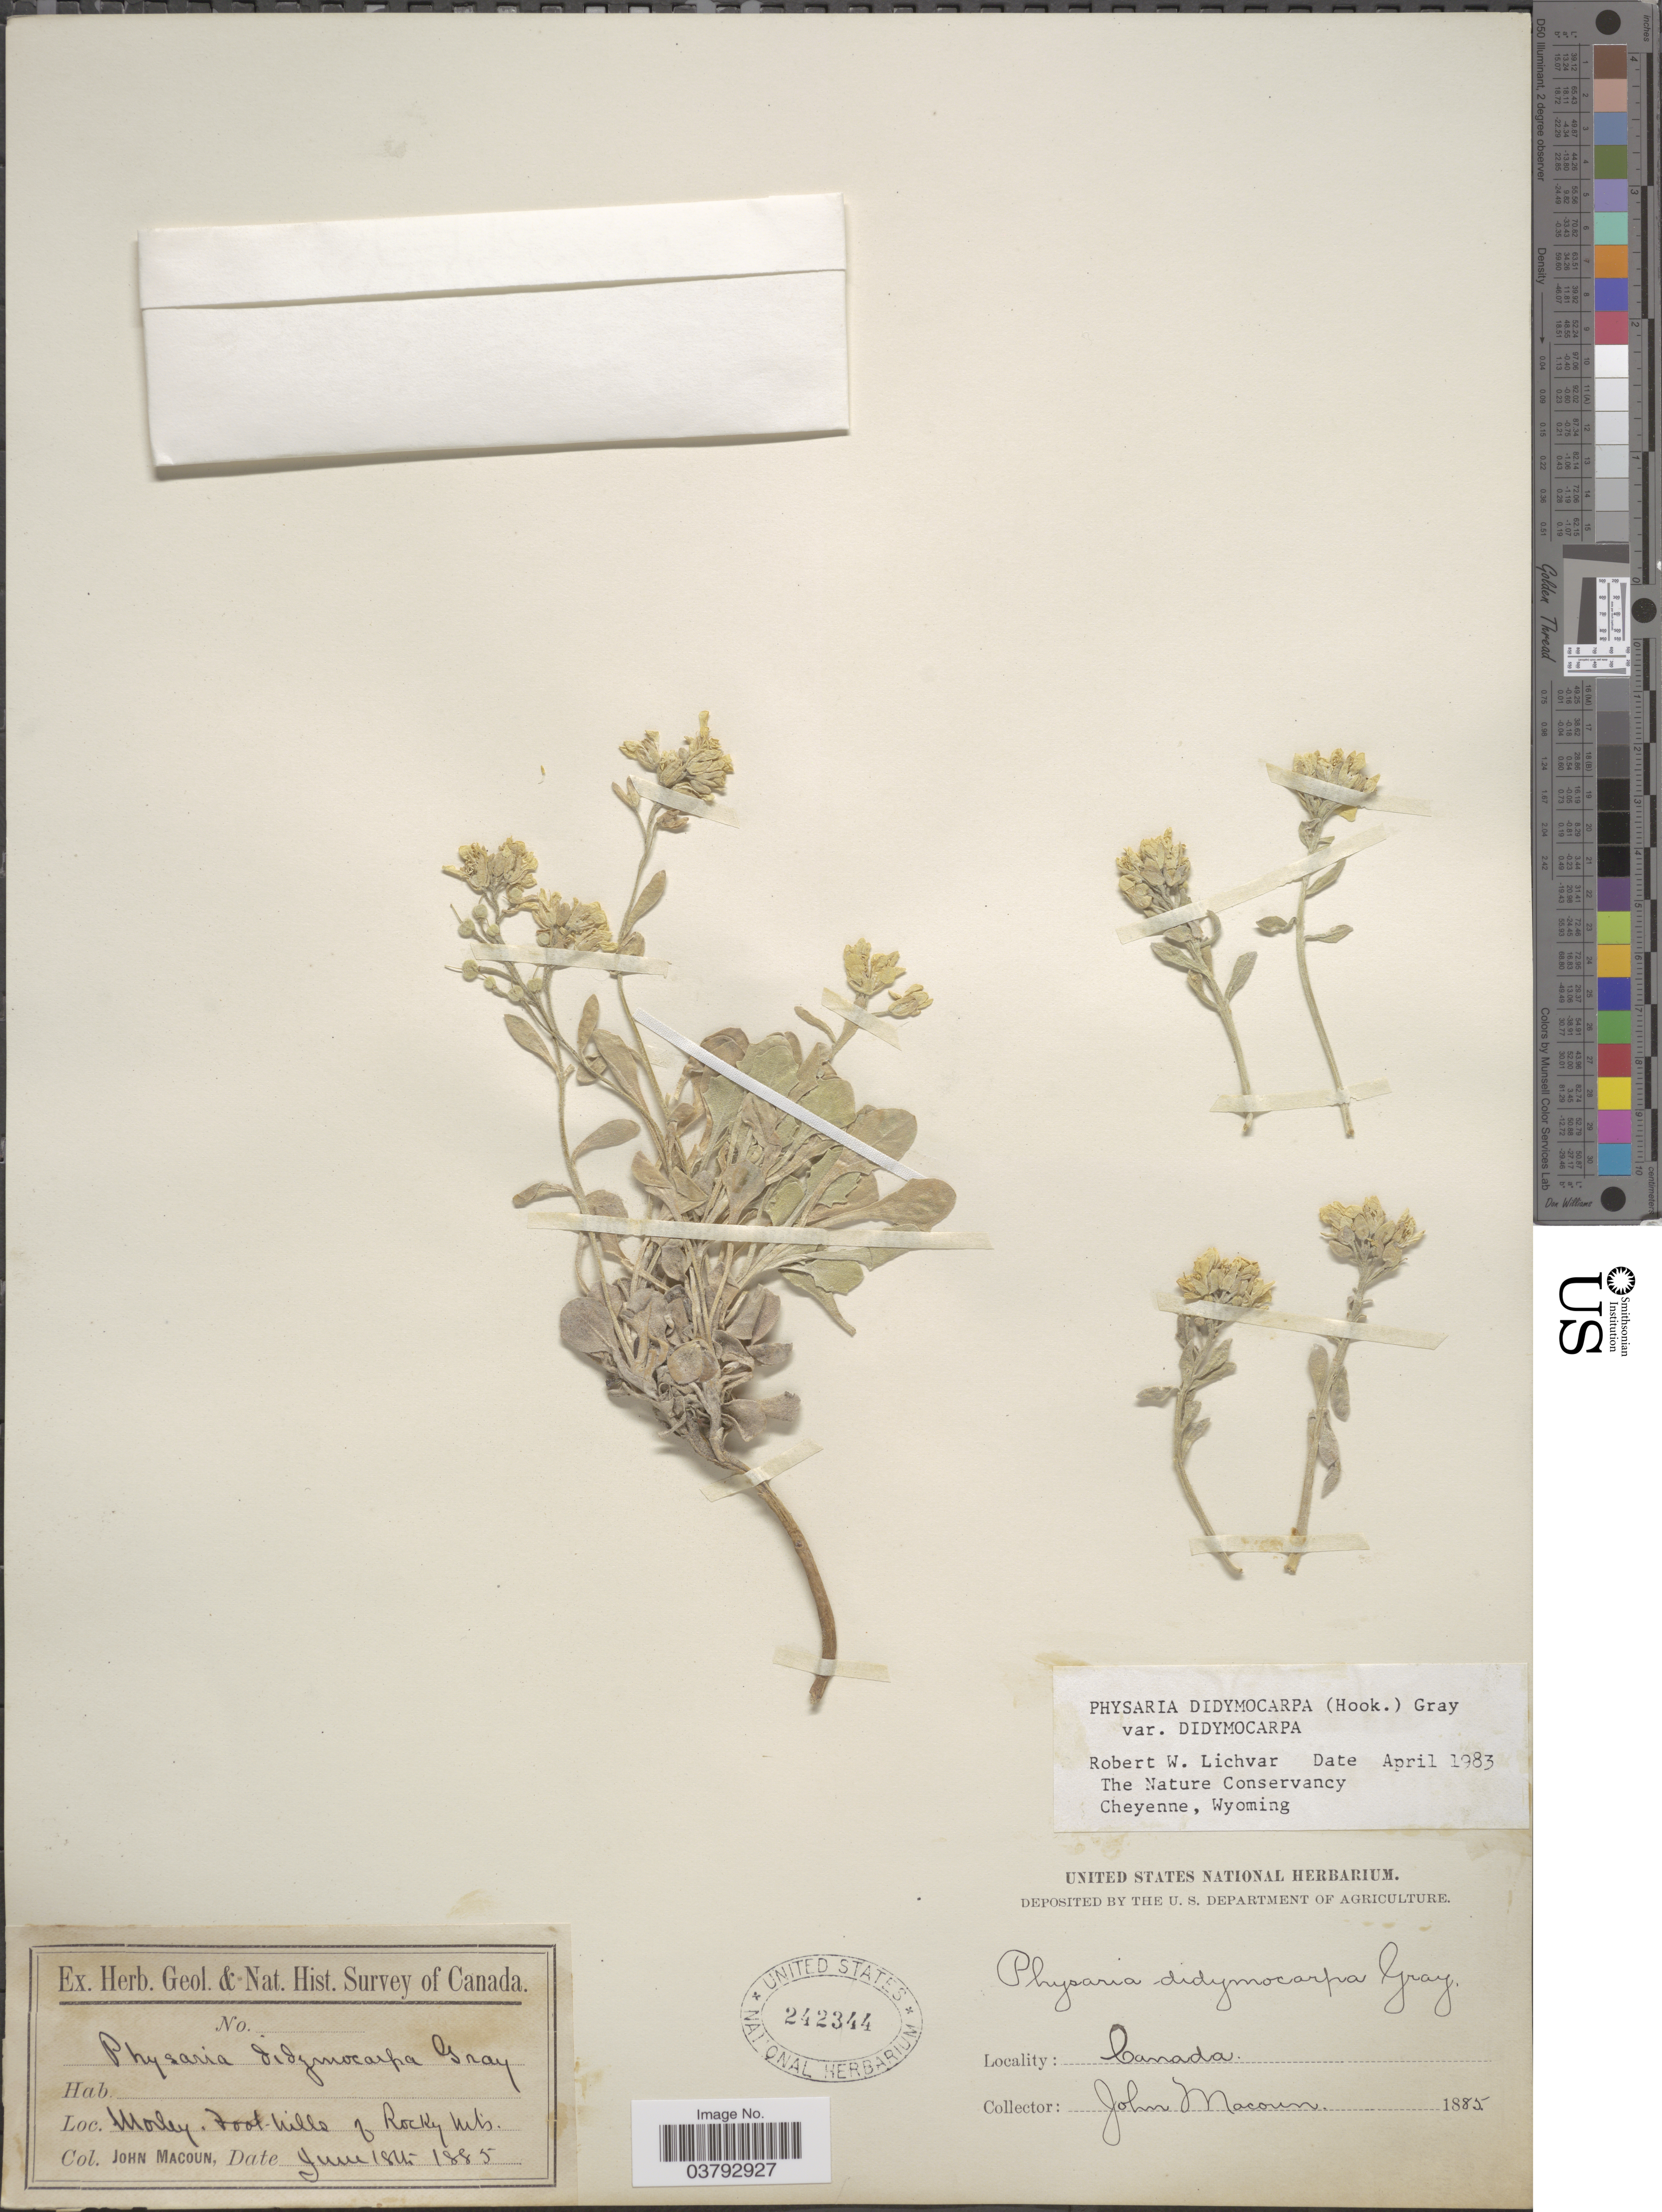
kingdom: Plantae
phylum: Tracheophyta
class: Magnoliopsida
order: Brassicales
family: Brassicaceae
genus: Physaria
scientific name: Physaria didymocarpa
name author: (Hook.) A. Gray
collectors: J. Macoun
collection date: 1885-06-18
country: Canada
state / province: Alberta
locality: Morley, foot-hills of Rocky Mts.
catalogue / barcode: US 242344